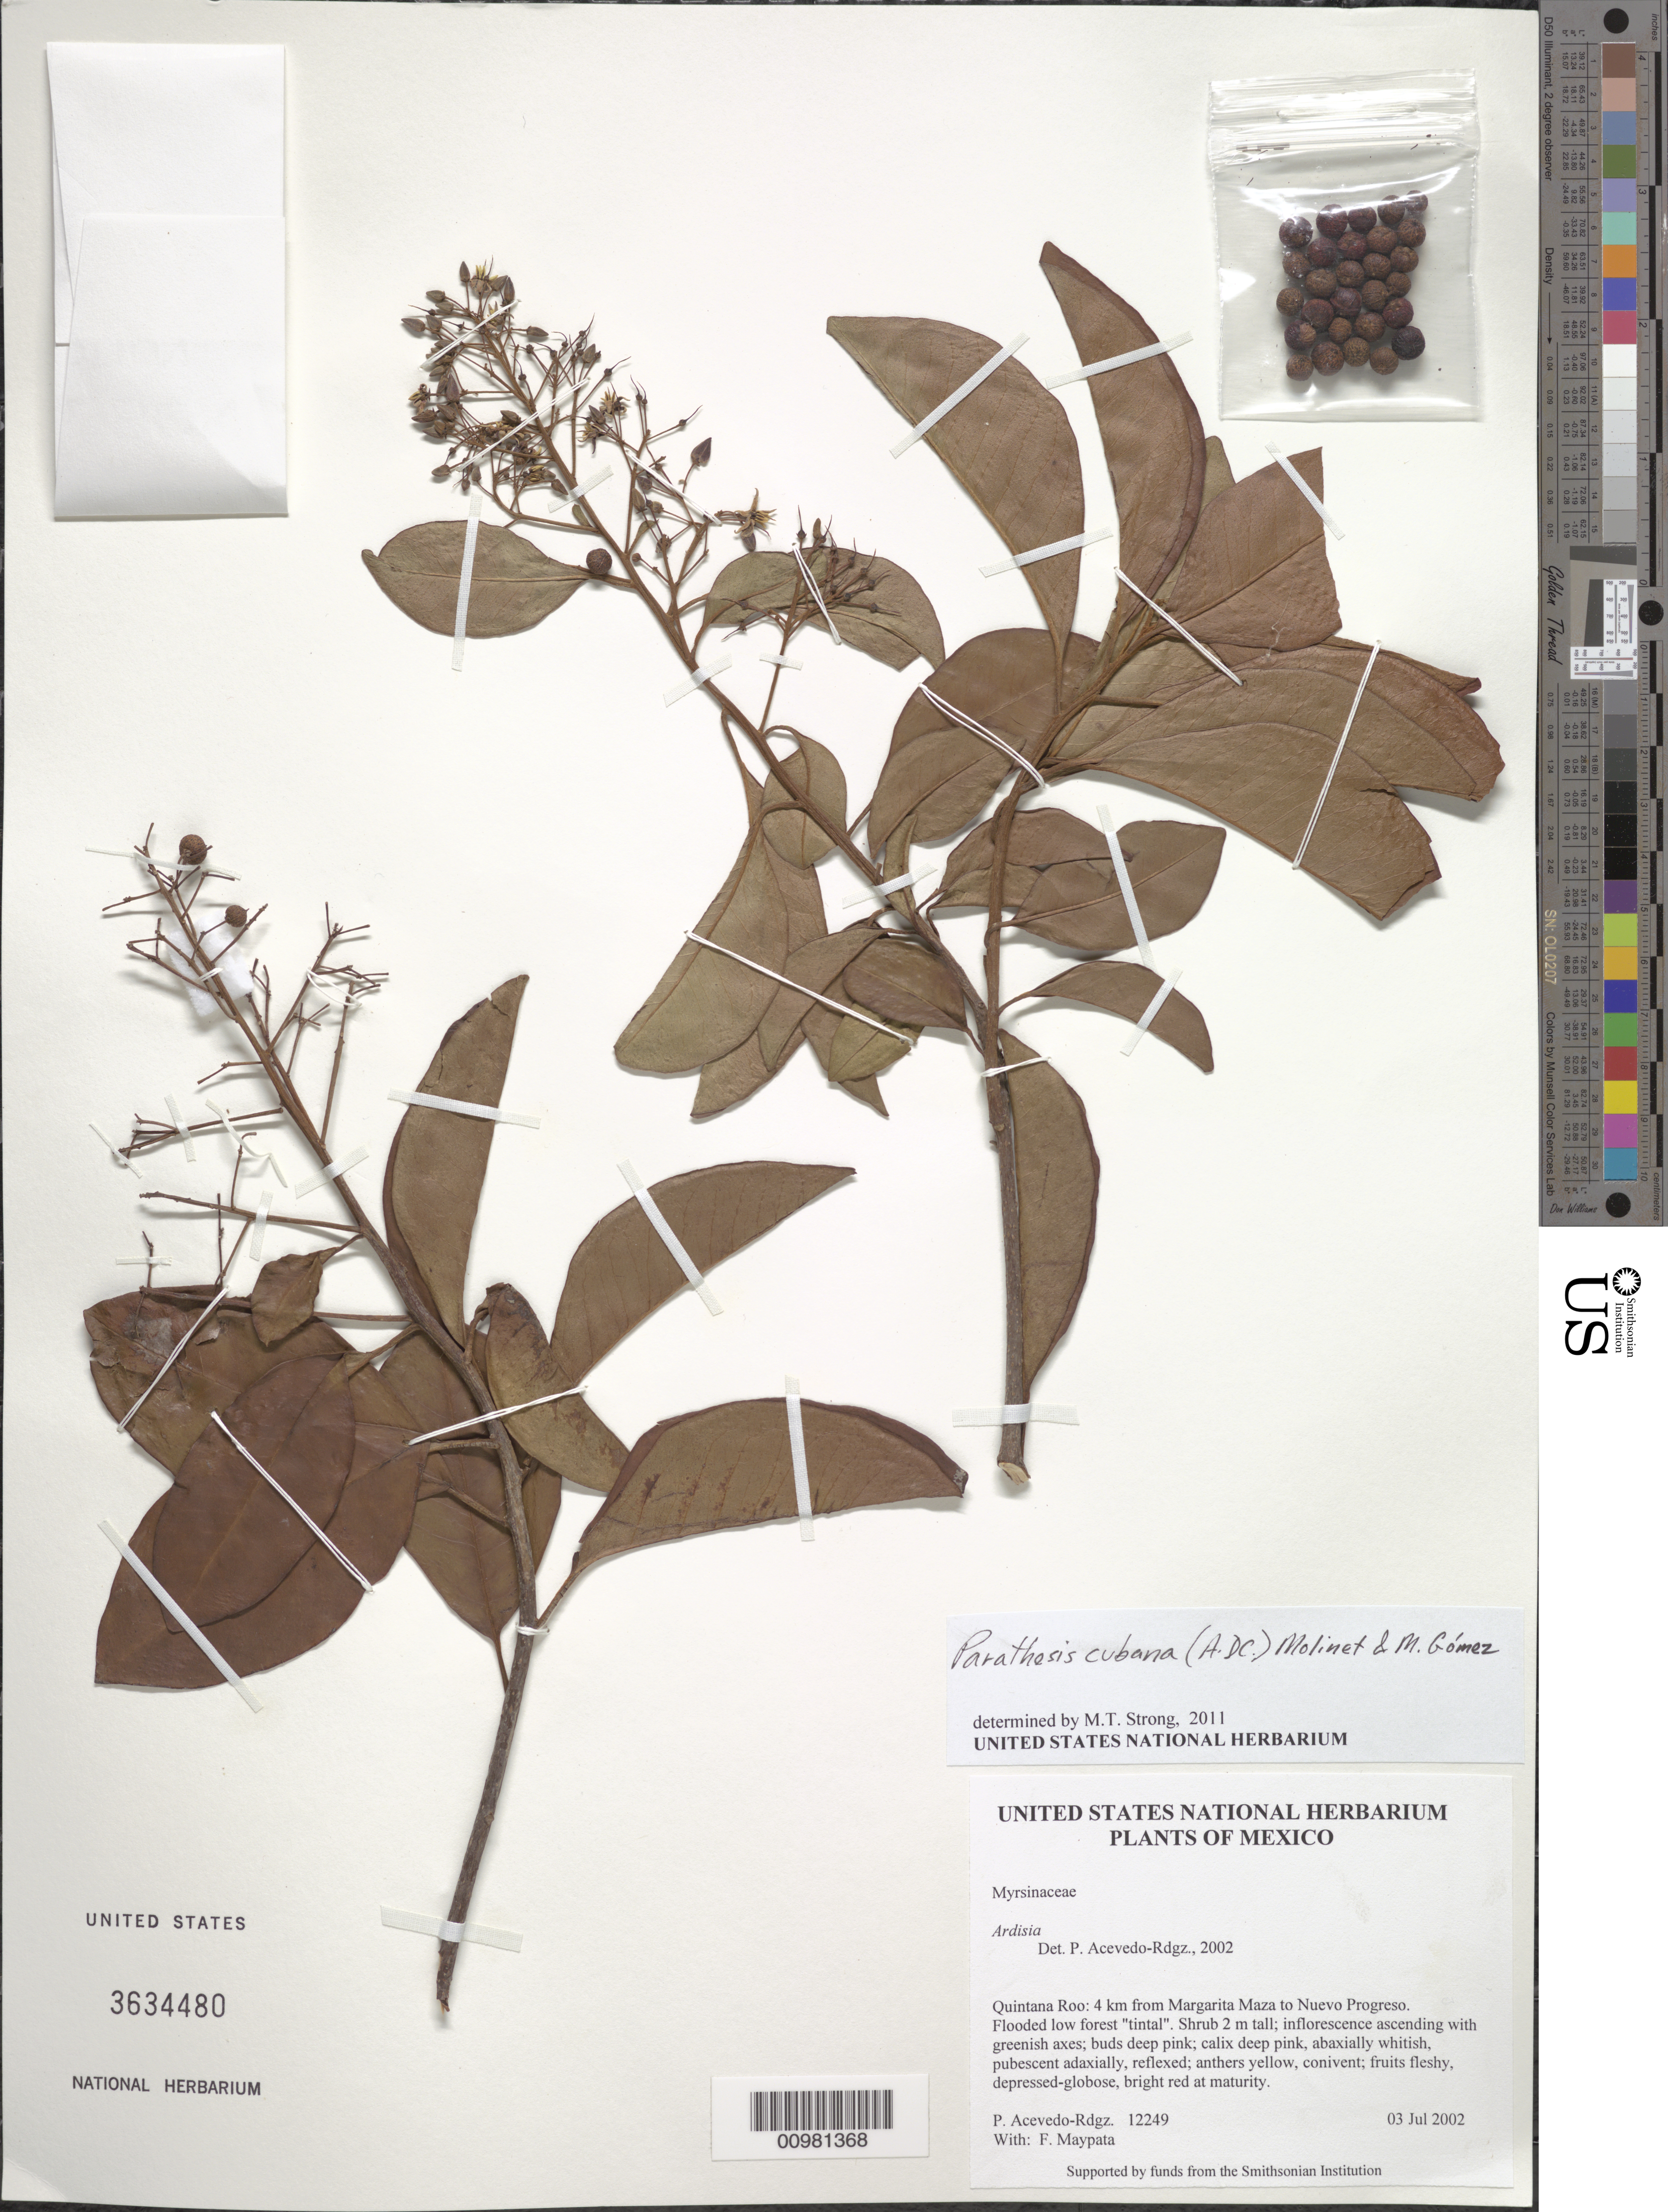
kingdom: Plantae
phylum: Tracheophyta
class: Magnoliopsida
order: Ericales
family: Primulaceae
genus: Parathesis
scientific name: Parathesis cubana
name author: (A. DC.) Molinet & M. Gómez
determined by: Strong, M. T., (US), Smithsonian Institution - National Museum of Natural History (UNITED STATES)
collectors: P. Acevedo-Rodr. & F. Maypata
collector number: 12249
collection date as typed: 03 Jul 2002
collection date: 2002-07-03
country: Mexico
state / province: Quintana Roo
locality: Quintana Roo: 4 km from Margarita Maza to Nuevo Progreso.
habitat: Flooded low forest "tintal".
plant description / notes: US, MO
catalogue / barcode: US 3634480